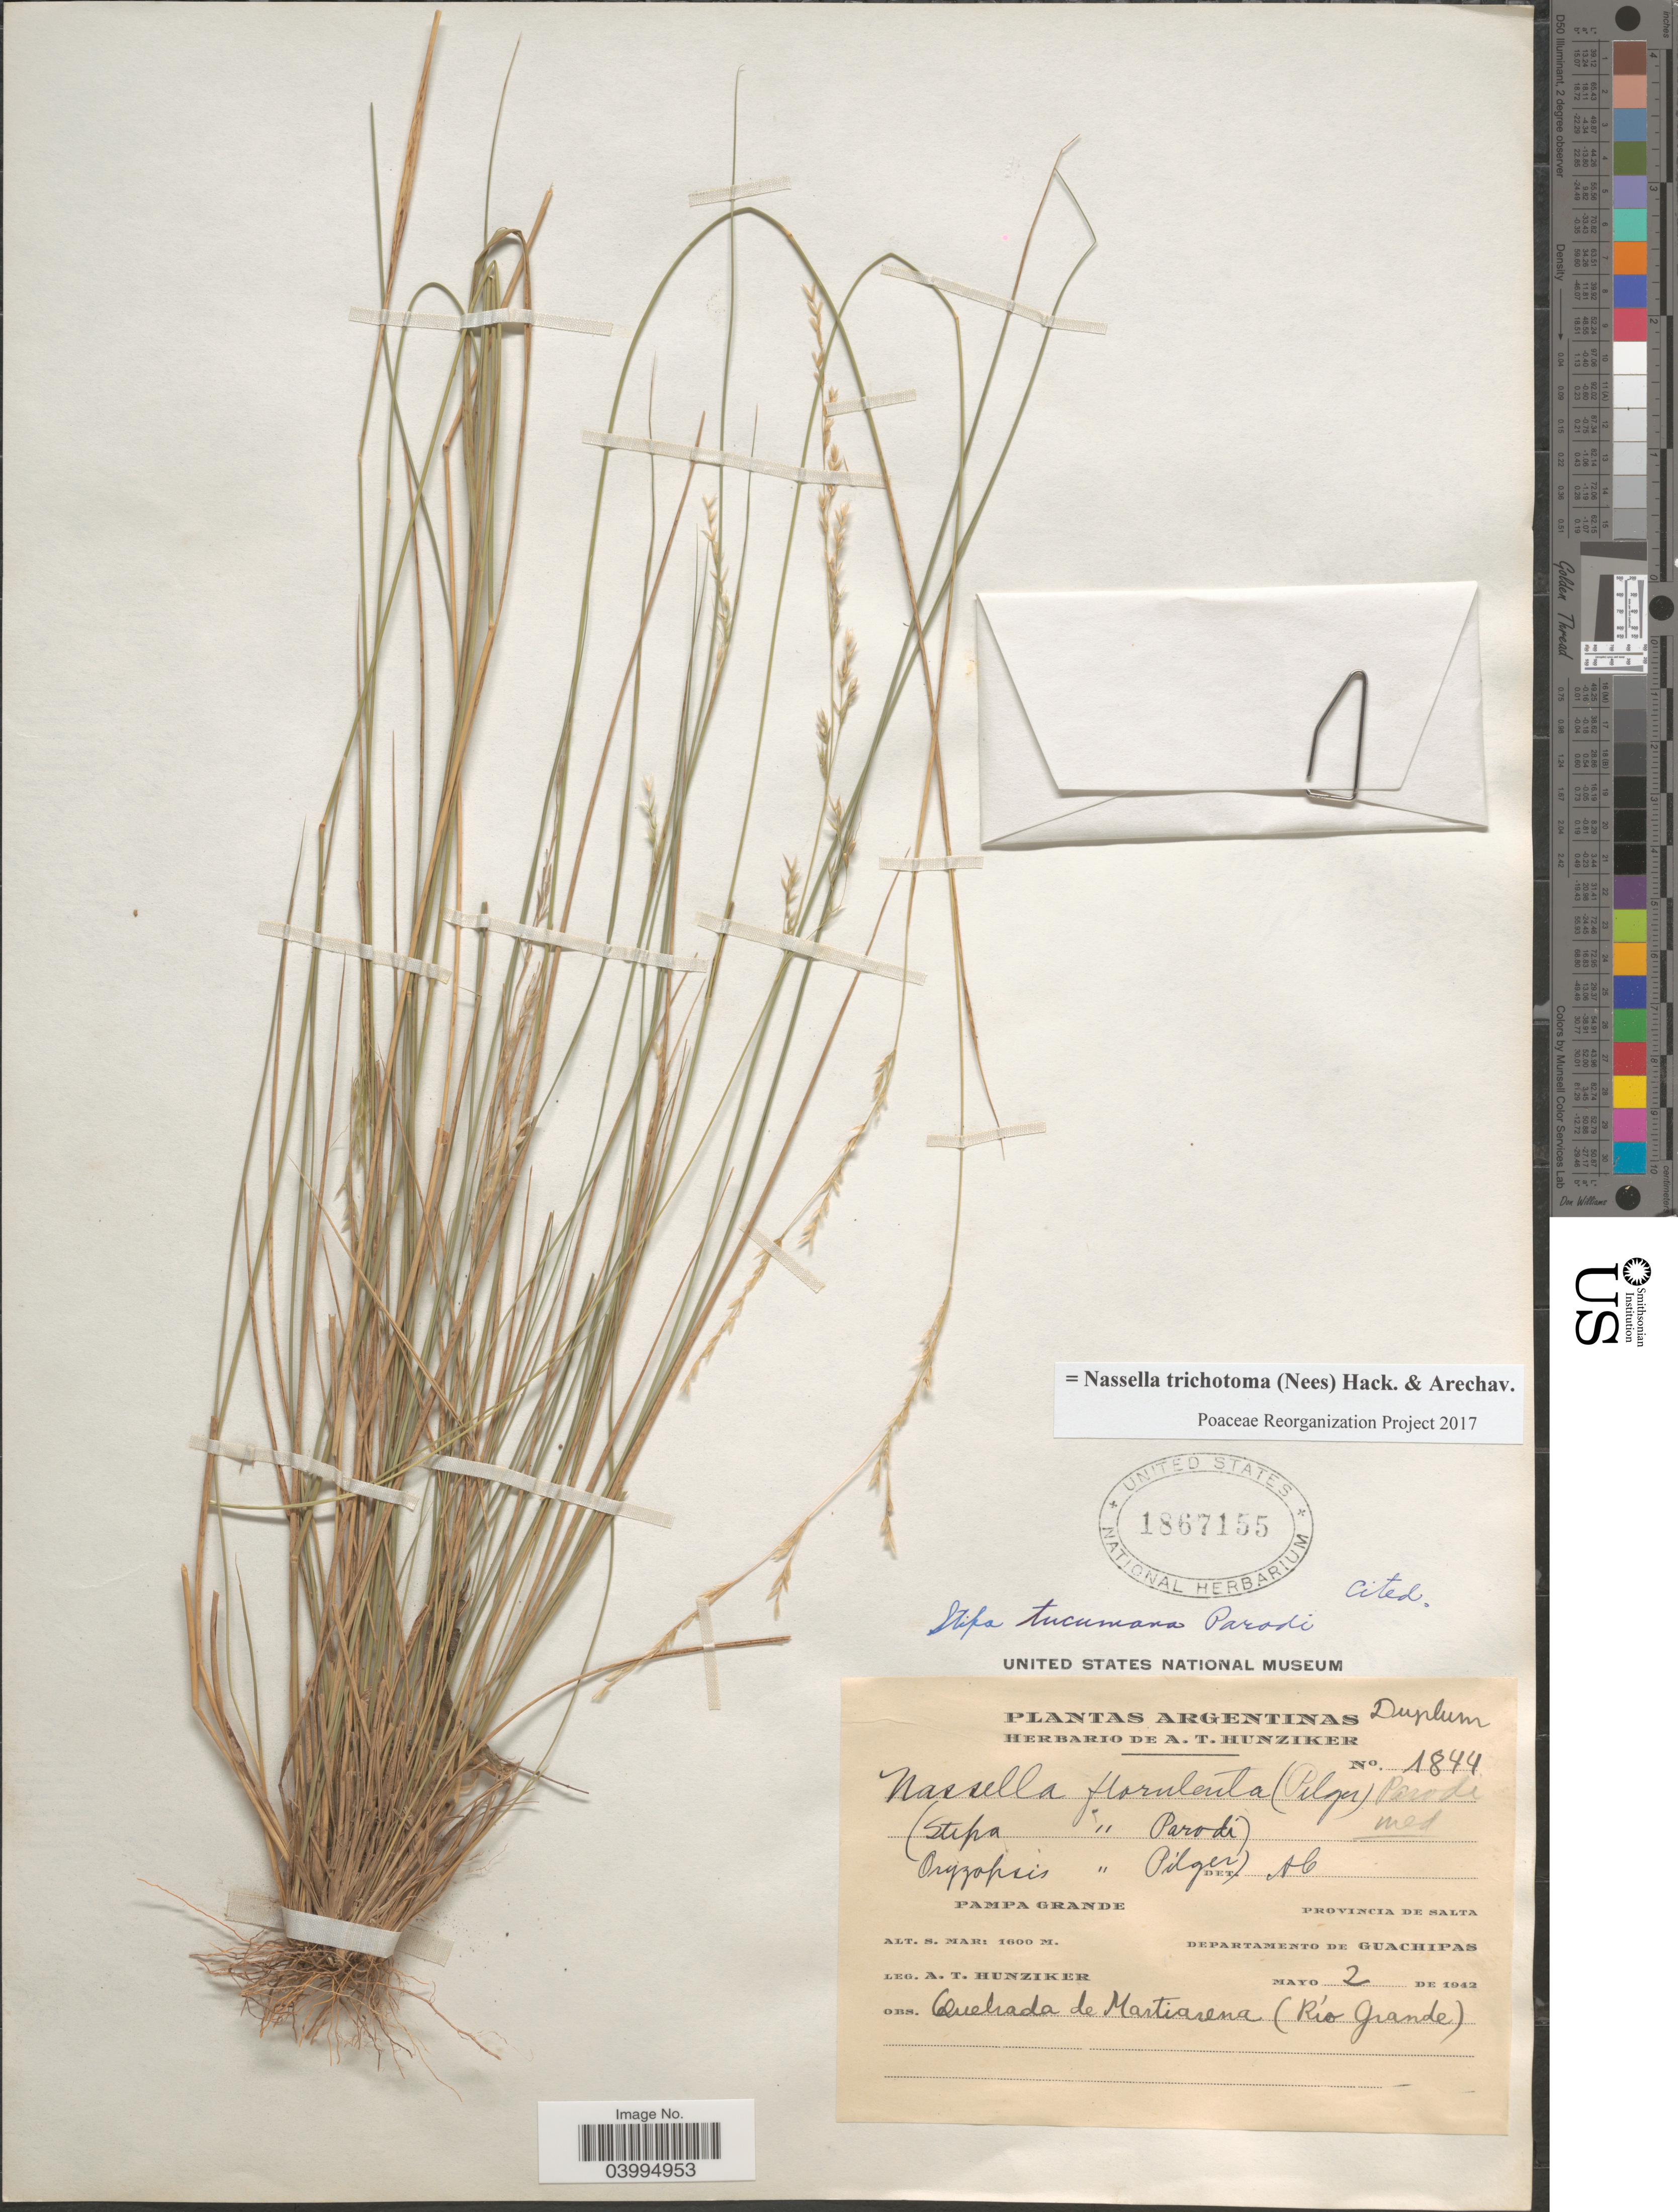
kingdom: Plantae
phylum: Tracheophyta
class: Liliopsida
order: Poales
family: Poaceae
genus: Nassella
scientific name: Nassella tucumana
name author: (Parodi) A.M. Torres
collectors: A. T. Hunziker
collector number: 1844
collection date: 1942-05-02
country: Argentina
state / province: Salta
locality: Pampa Grande. Departamento de Guachipas.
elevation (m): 1600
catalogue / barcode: US 1867155